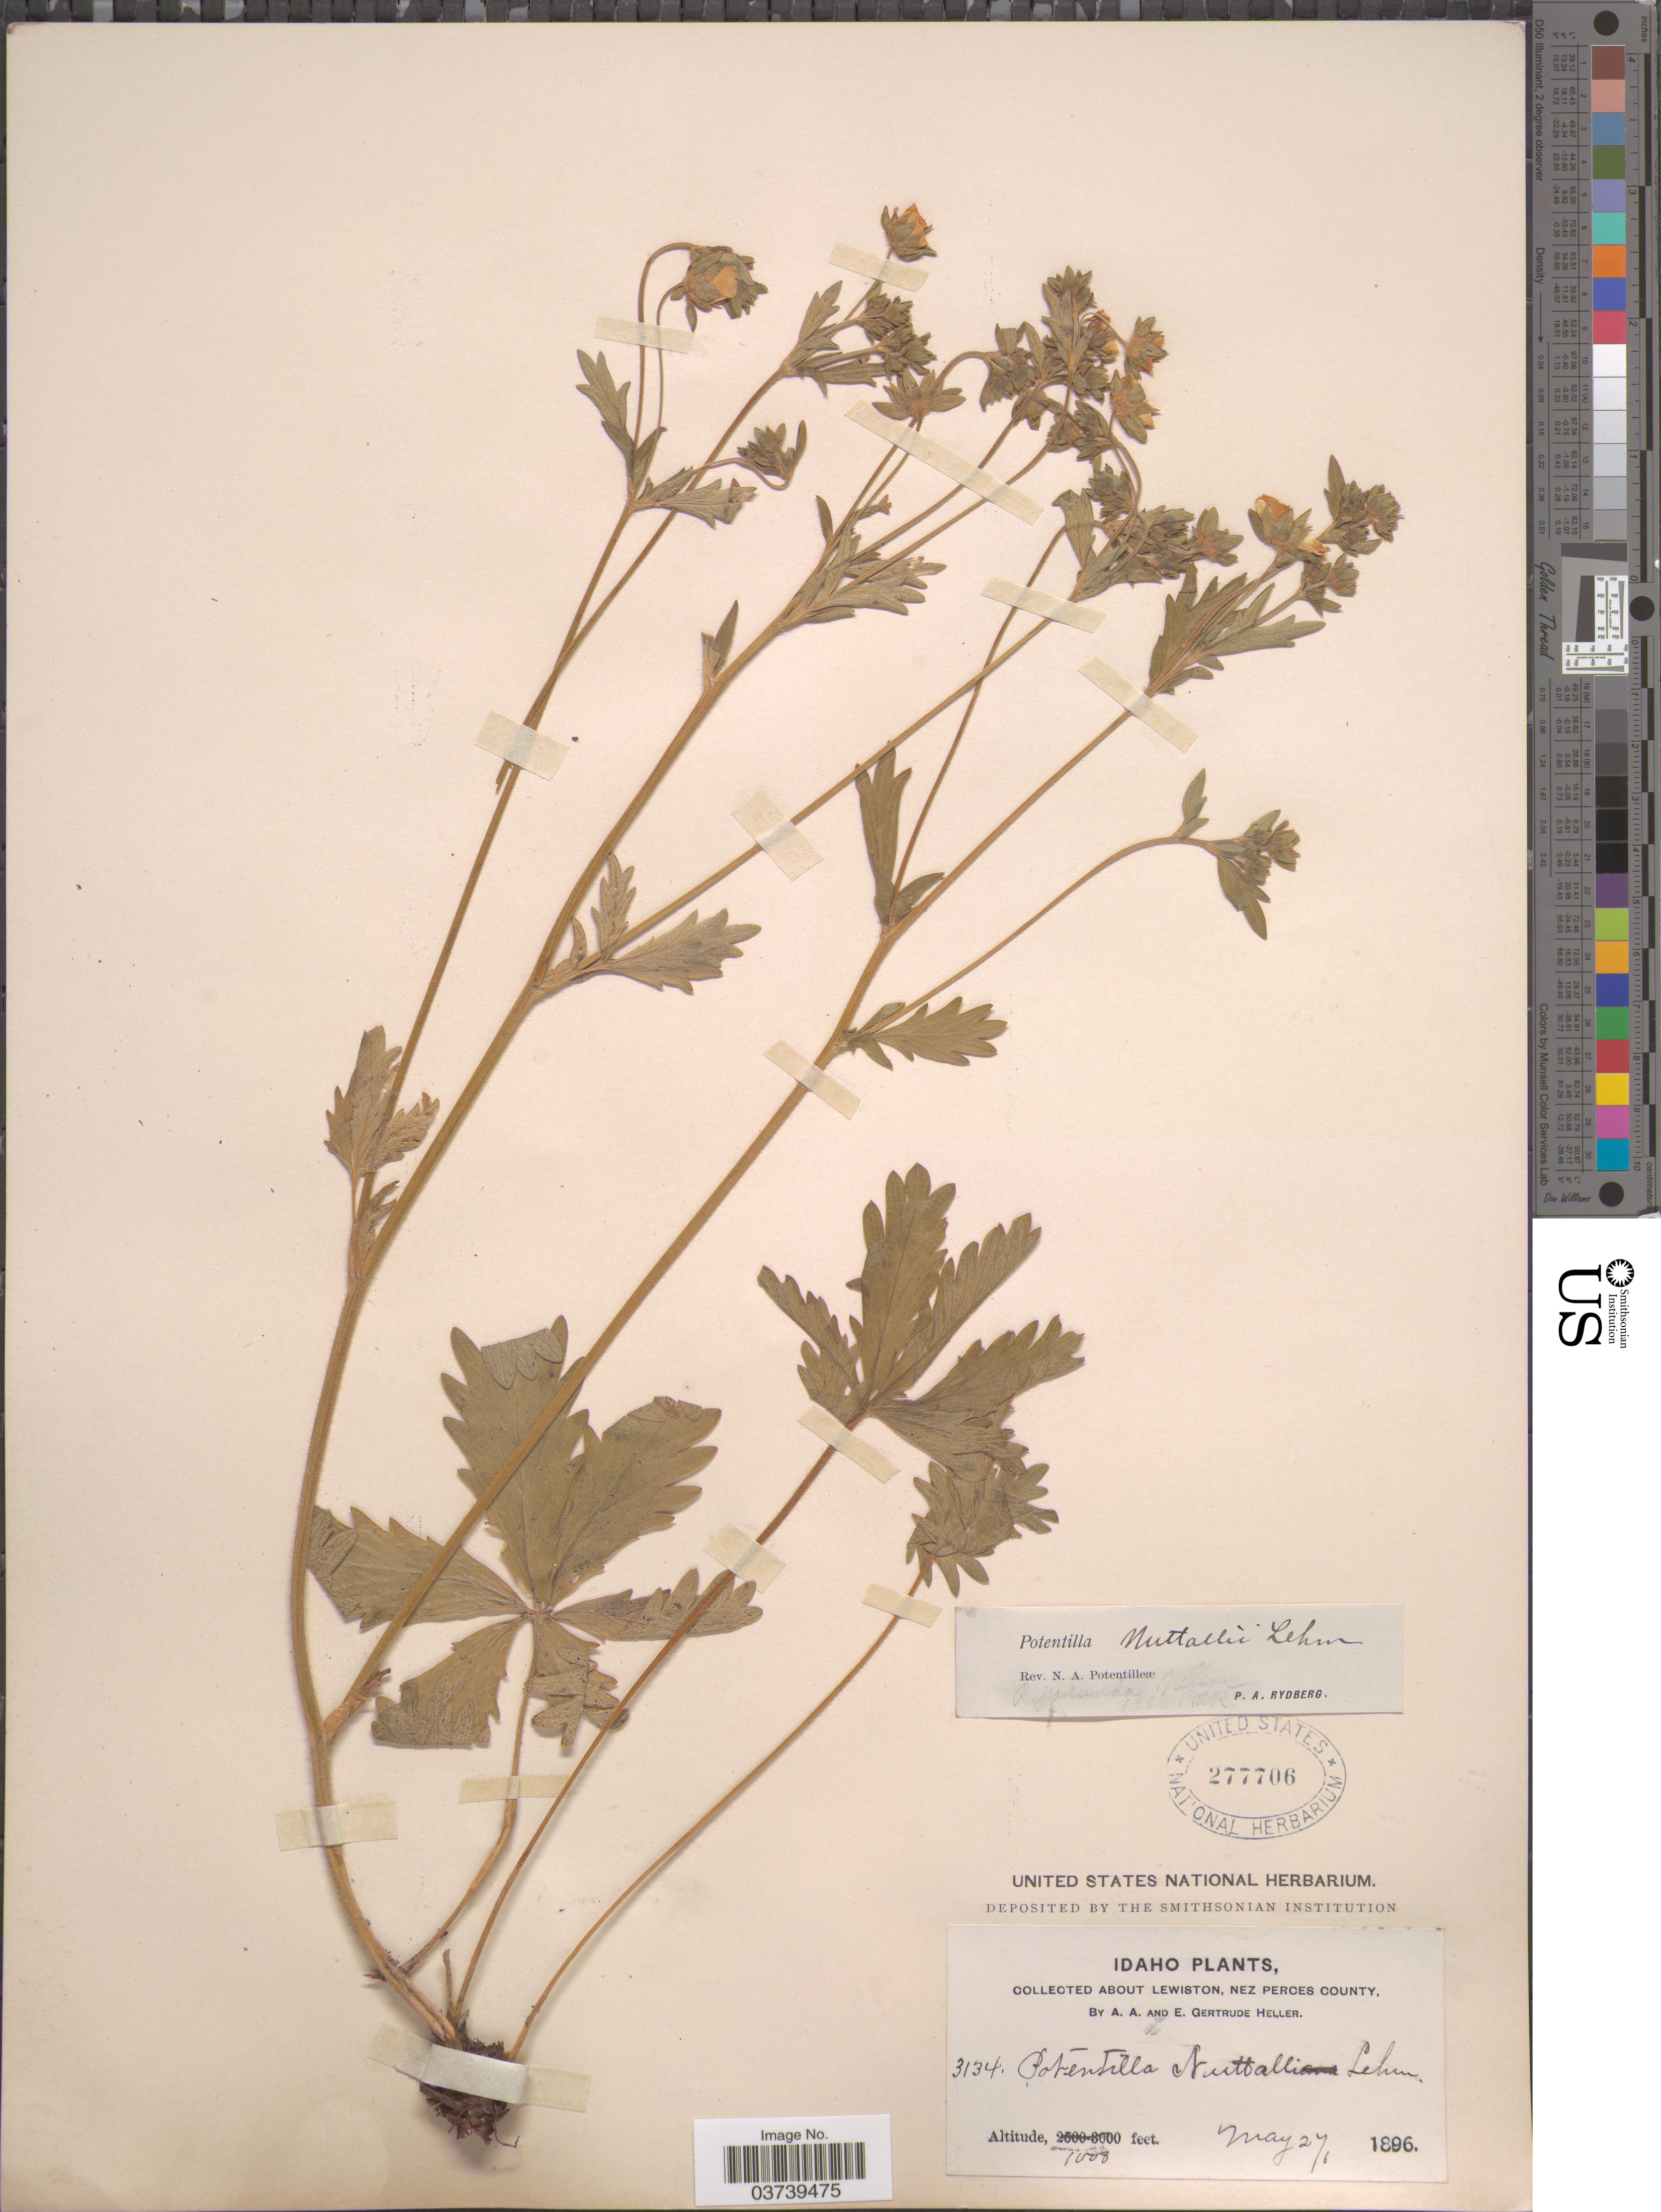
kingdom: Plantae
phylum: Tracheophyta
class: Magnoliopsida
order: Rosales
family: Rosaceae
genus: Potentilla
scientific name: Potentilla gracilis var. fastigiata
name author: (Nutt.) S. Watson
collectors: A. A. Heller & E. Gertrude Heller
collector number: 3134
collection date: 1896-05-27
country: United States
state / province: Idaho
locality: About Lewiston, Nez Perces County.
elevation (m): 305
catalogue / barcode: US 277706